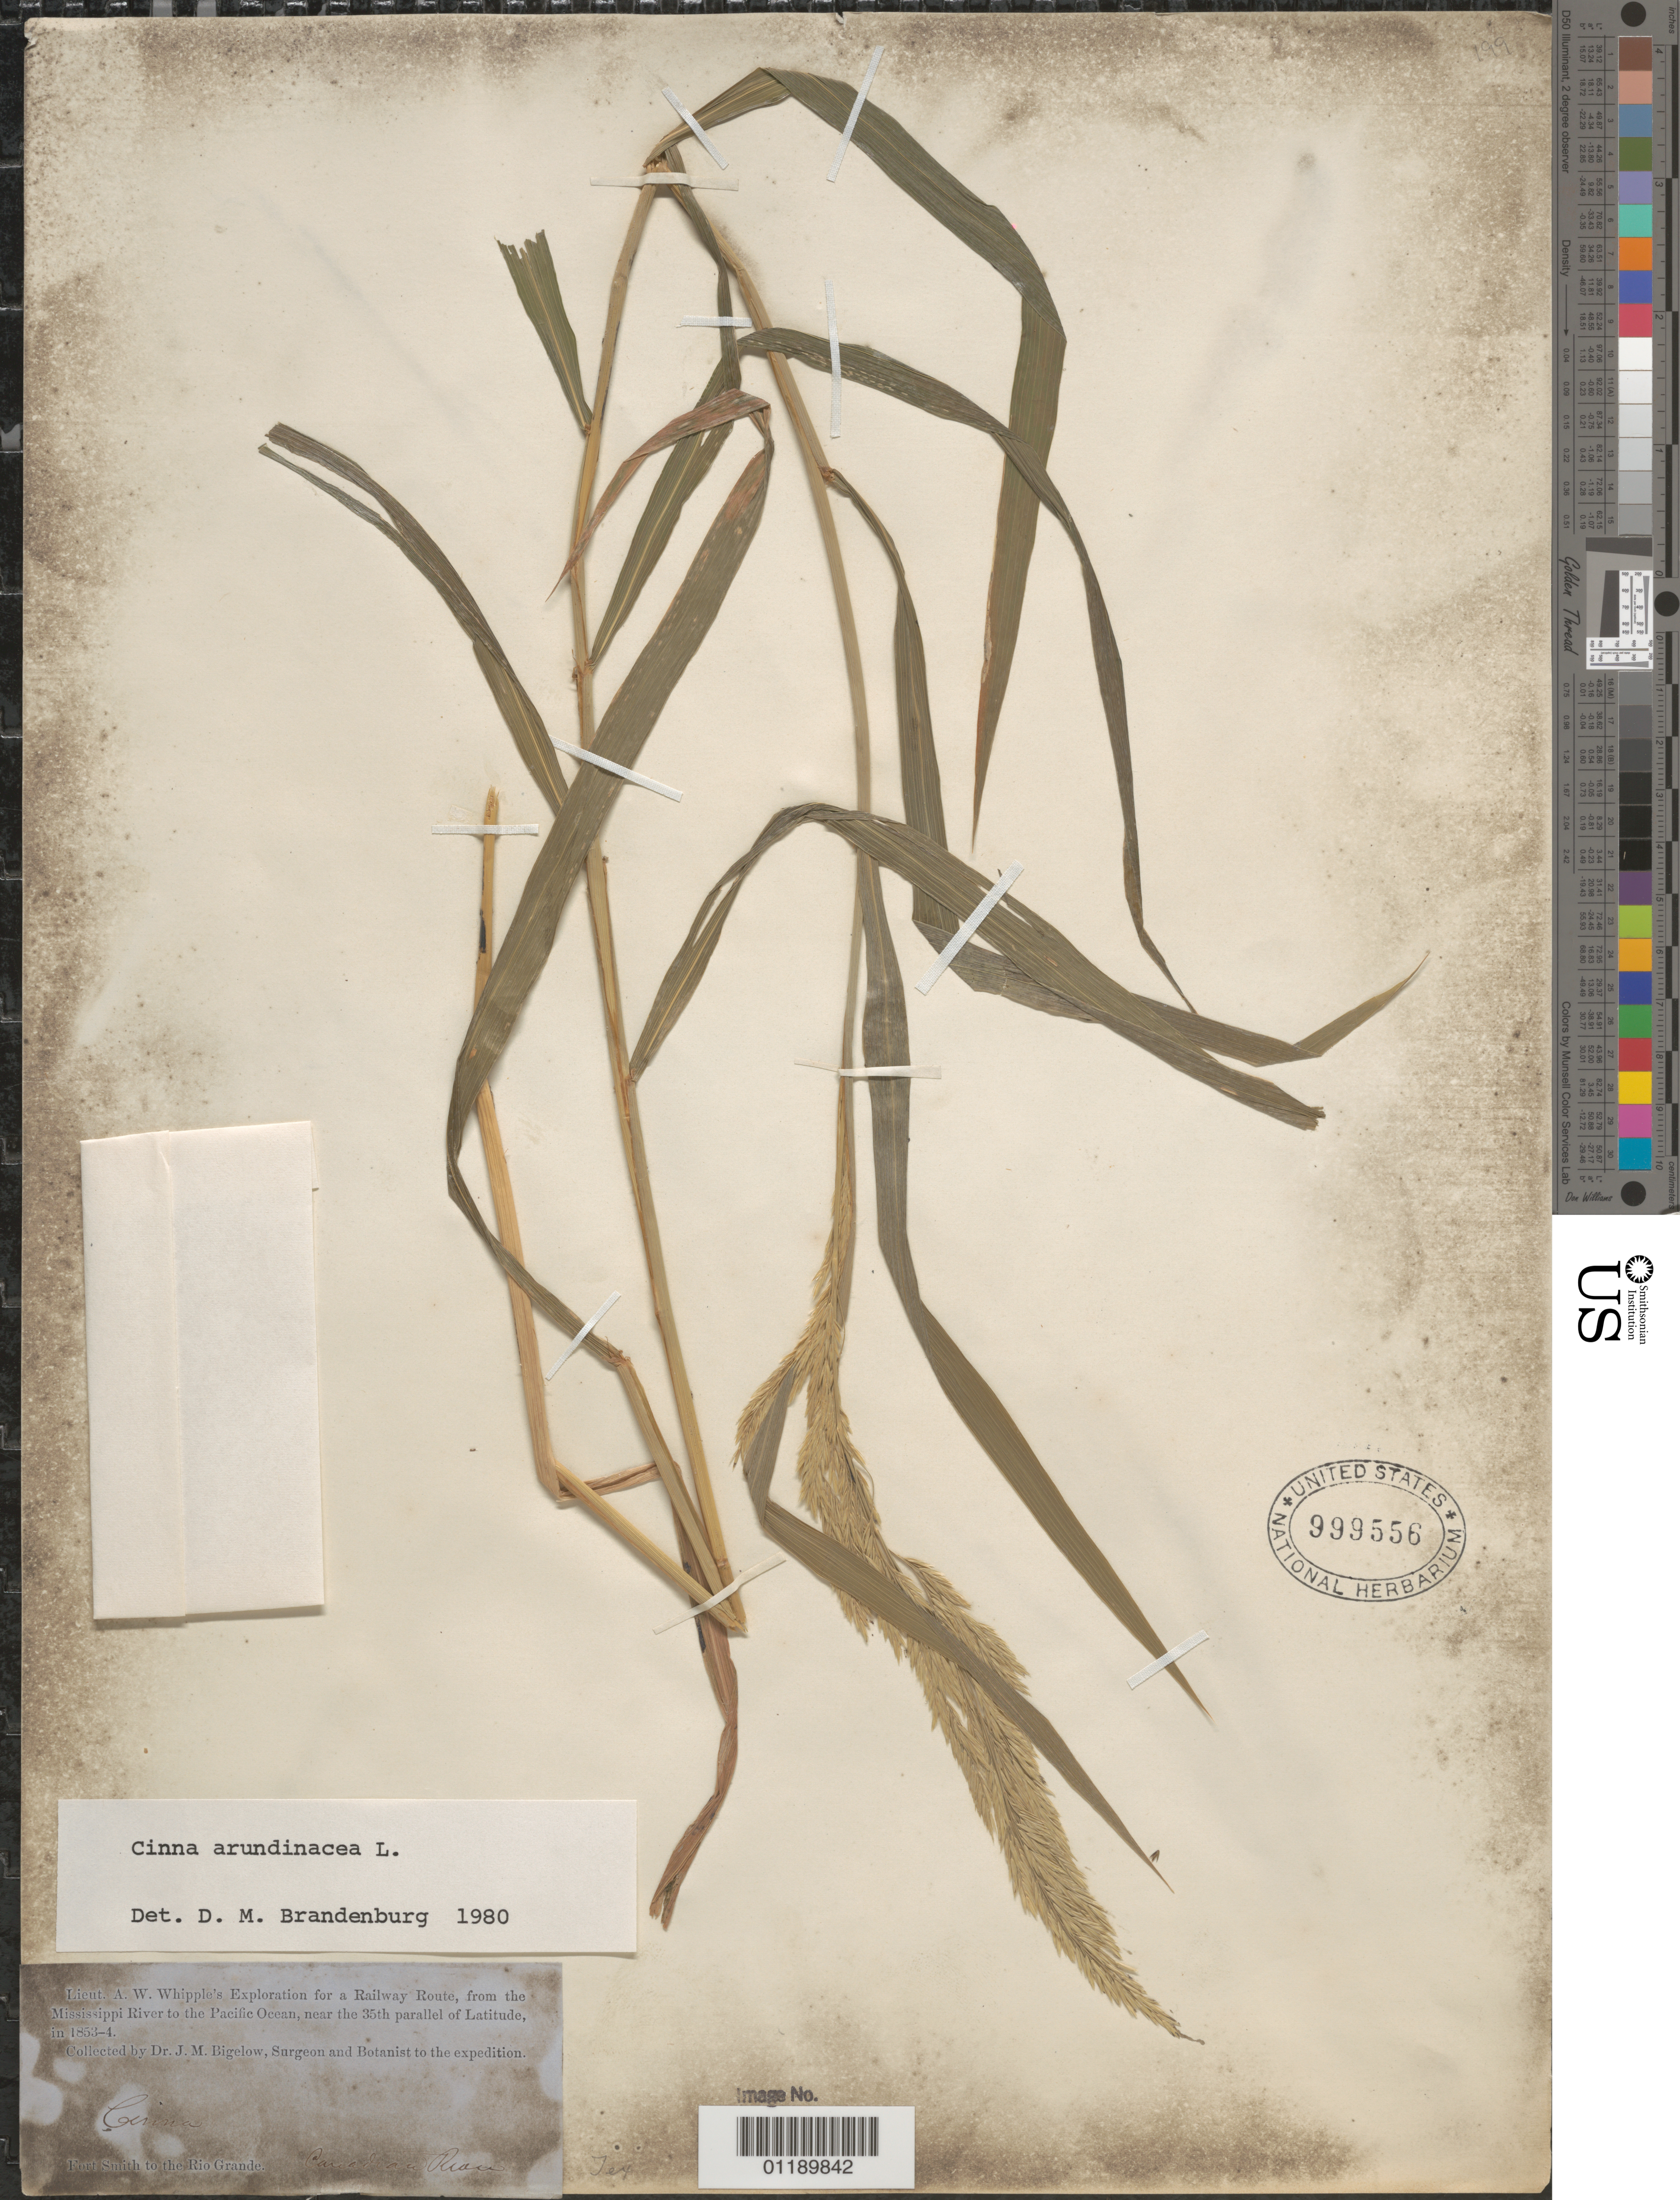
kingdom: Plantae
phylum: Tracheophyta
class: Liliopsida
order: Poales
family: Poaceae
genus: Cinna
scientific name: Cinna arundinacea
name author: L.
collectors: J. M. Bigelow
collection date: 1853/1854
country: United States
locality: Fort Smith to the Rio Grande. On the Canadian River.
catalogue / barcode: US 999556